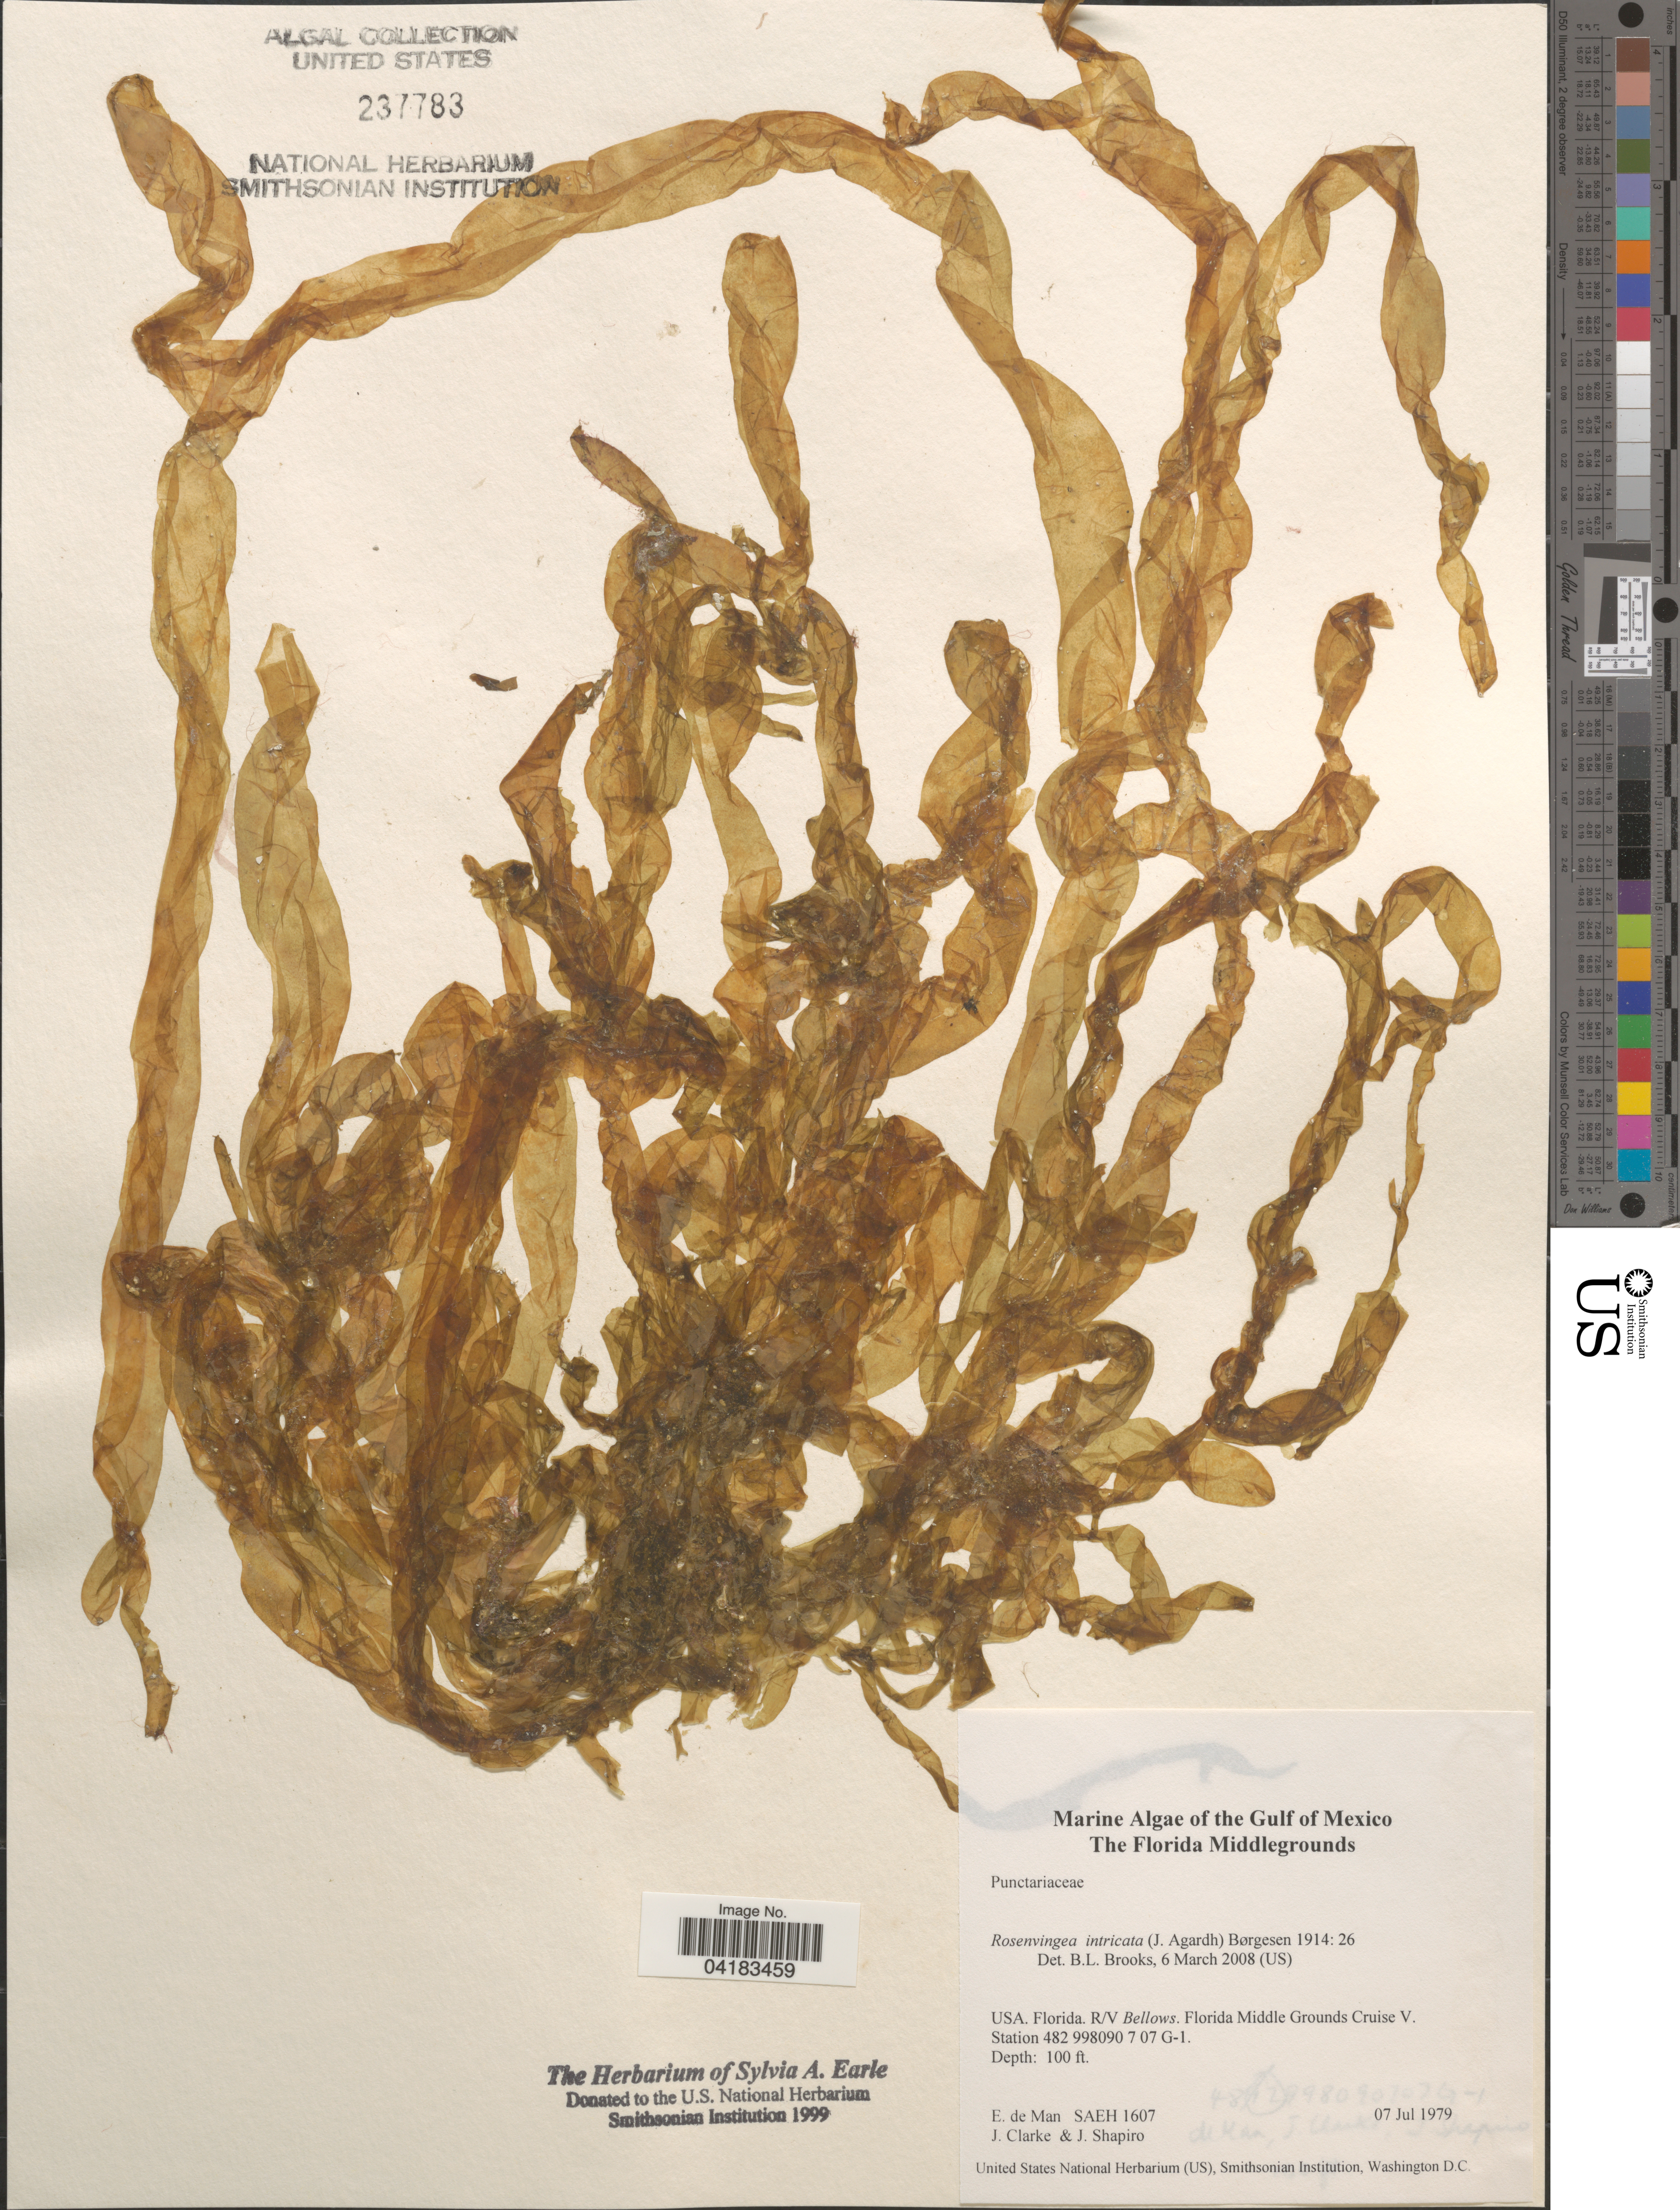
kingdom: Chromista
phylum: Ochrophyta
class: Phaeophyceae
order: Scytosiphonales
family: Scytosiphonaceae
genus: Rosenvingea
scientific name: Rosenvingea endiviifolia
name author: (Martius) M.J. Wynne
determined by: Algae name updating Project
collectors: E. de Man, J. Clarke & J. Shapiro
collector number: SAEH1607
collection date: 1979-07-07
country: United States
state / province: Florida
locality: The Gulf of Mexico. The Florida Middlegrounds. R/V Bellows. Florida Middle Grounds Cruise V. Station 482 998090 7 07 G-1.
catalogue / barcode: US 237783